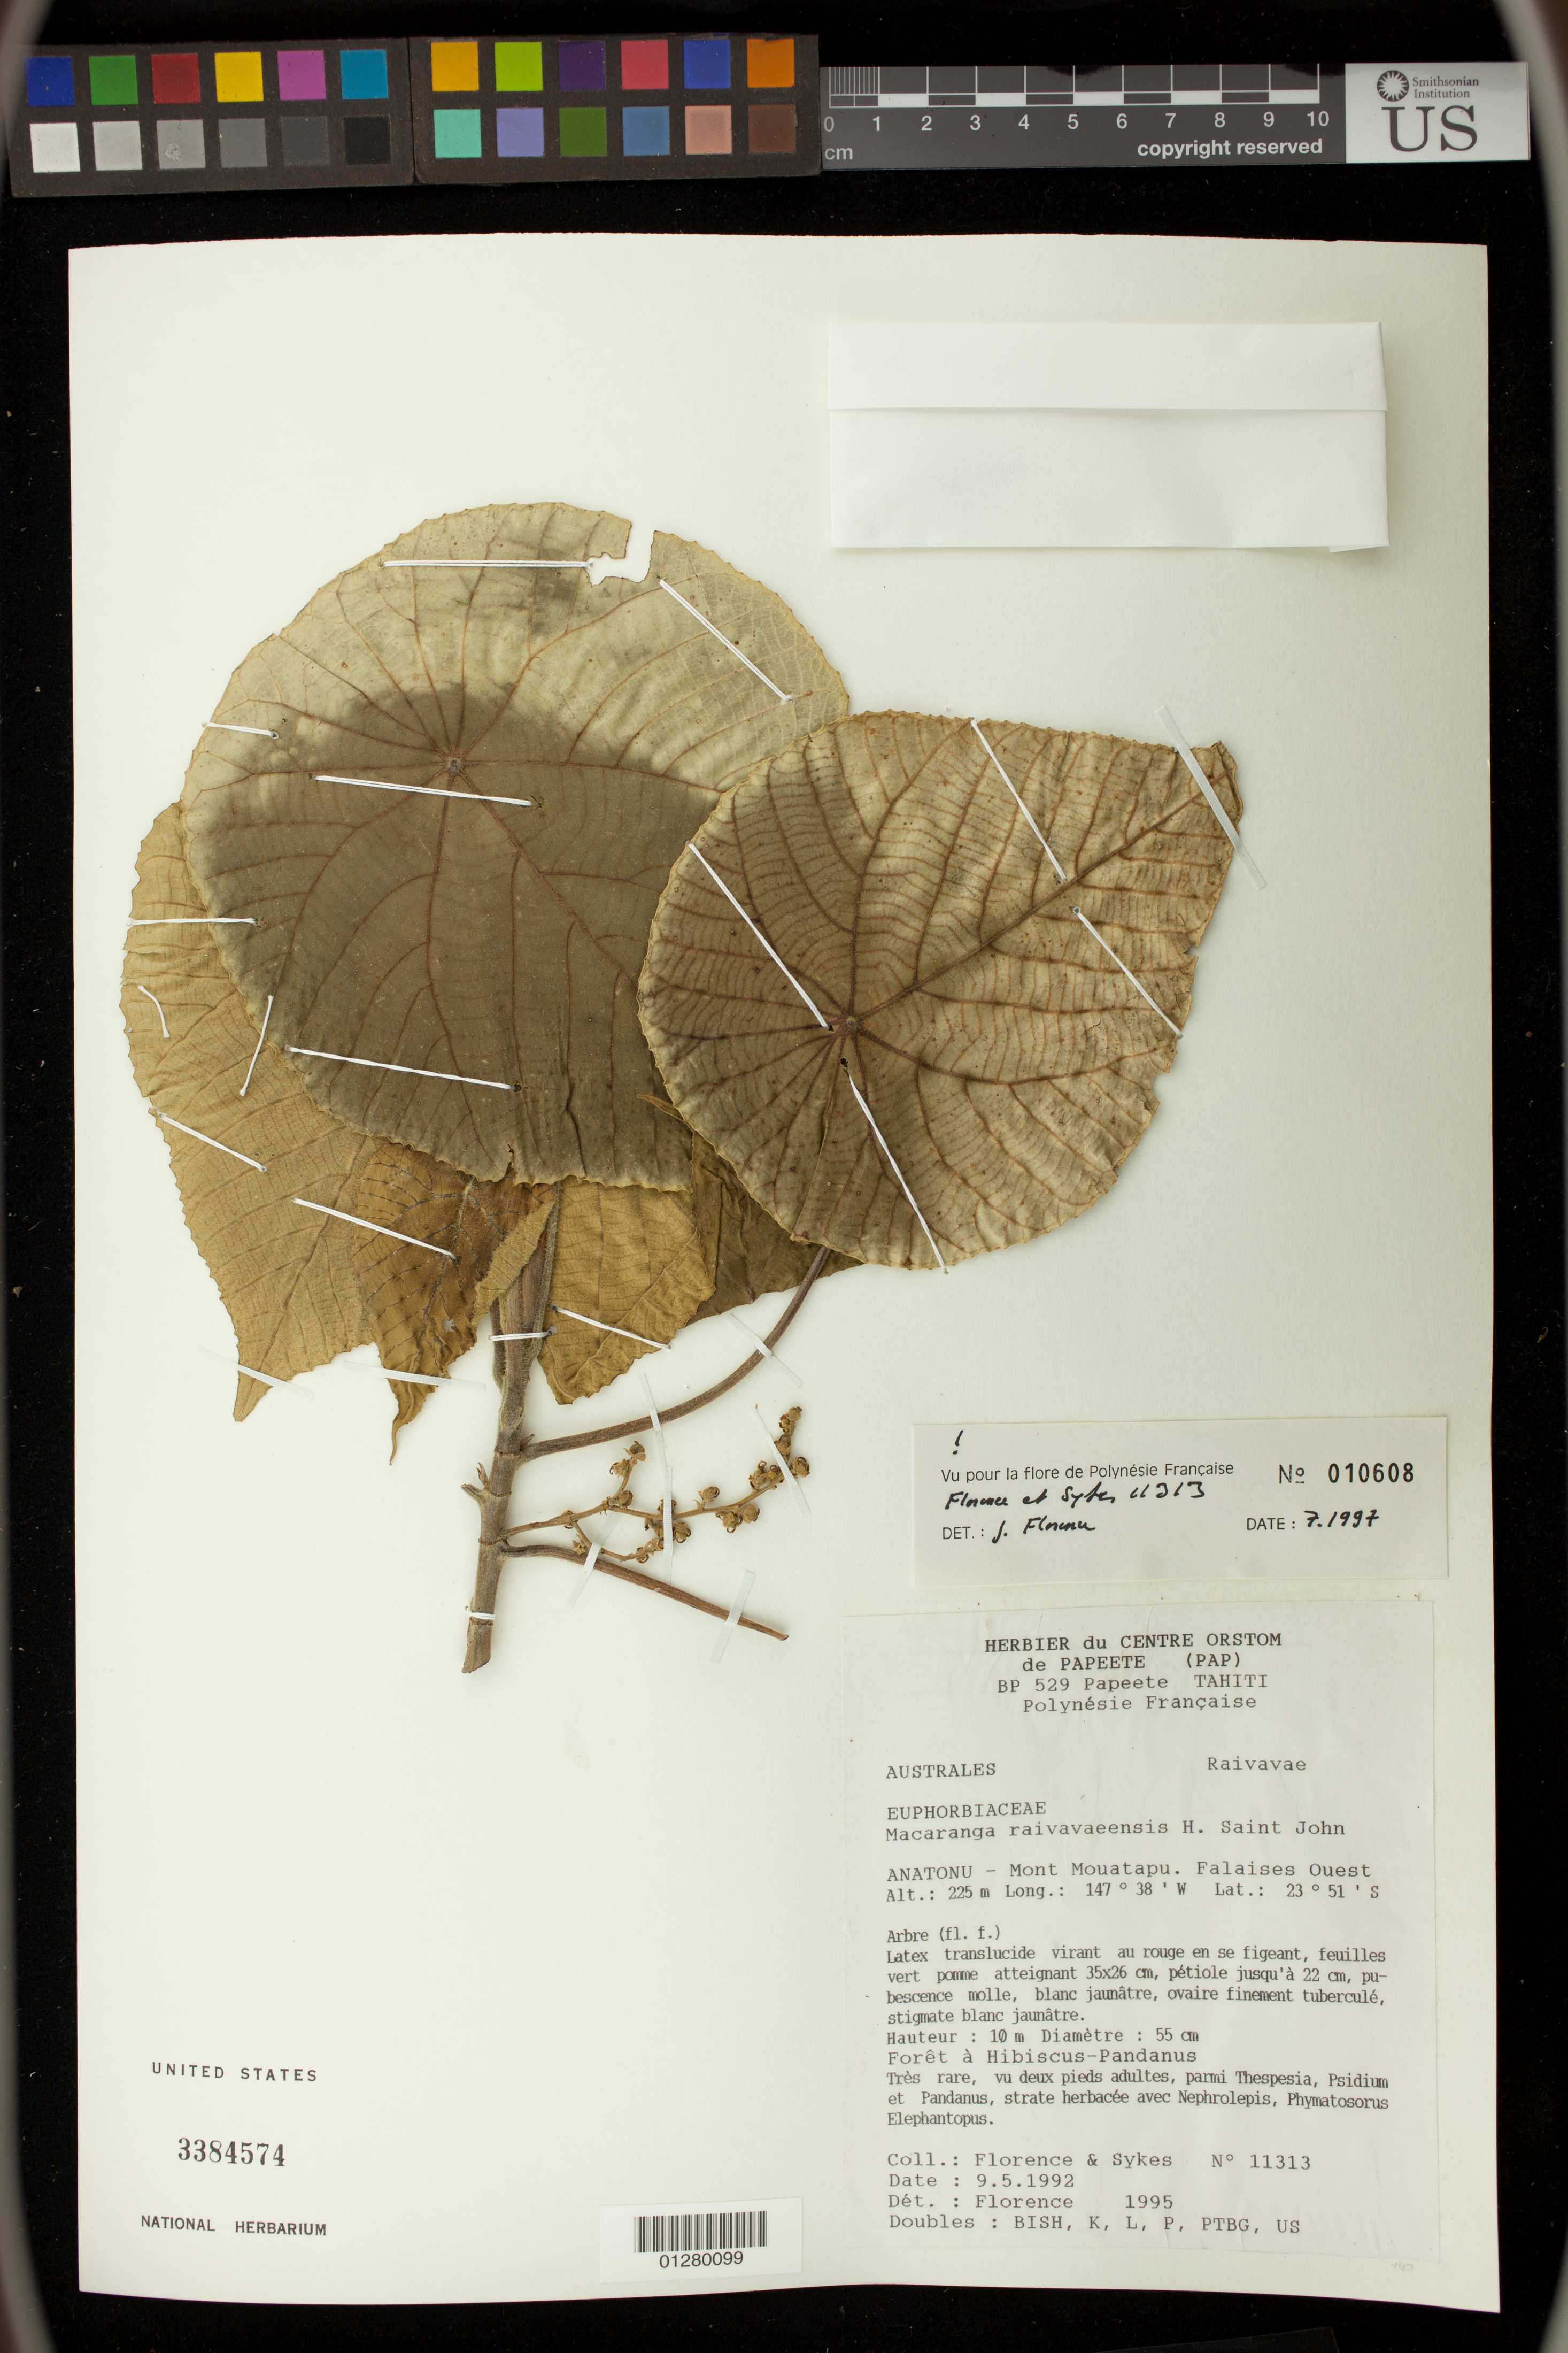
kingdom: Plantae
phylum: Tracheophyta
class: Magnoliopsida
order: Malpighiales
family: Euphorbiaceae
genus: Macaranga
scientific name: Macaranga raivaveensis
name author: H. St. John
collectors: -. Florence & Sykes, --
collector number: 11313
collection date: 1992-05-09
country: French Polynesia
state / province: Iles Australes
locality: Anatonu. Mont Mouatapu. Falaises Ouest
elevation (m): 225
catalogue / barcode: US 3384574